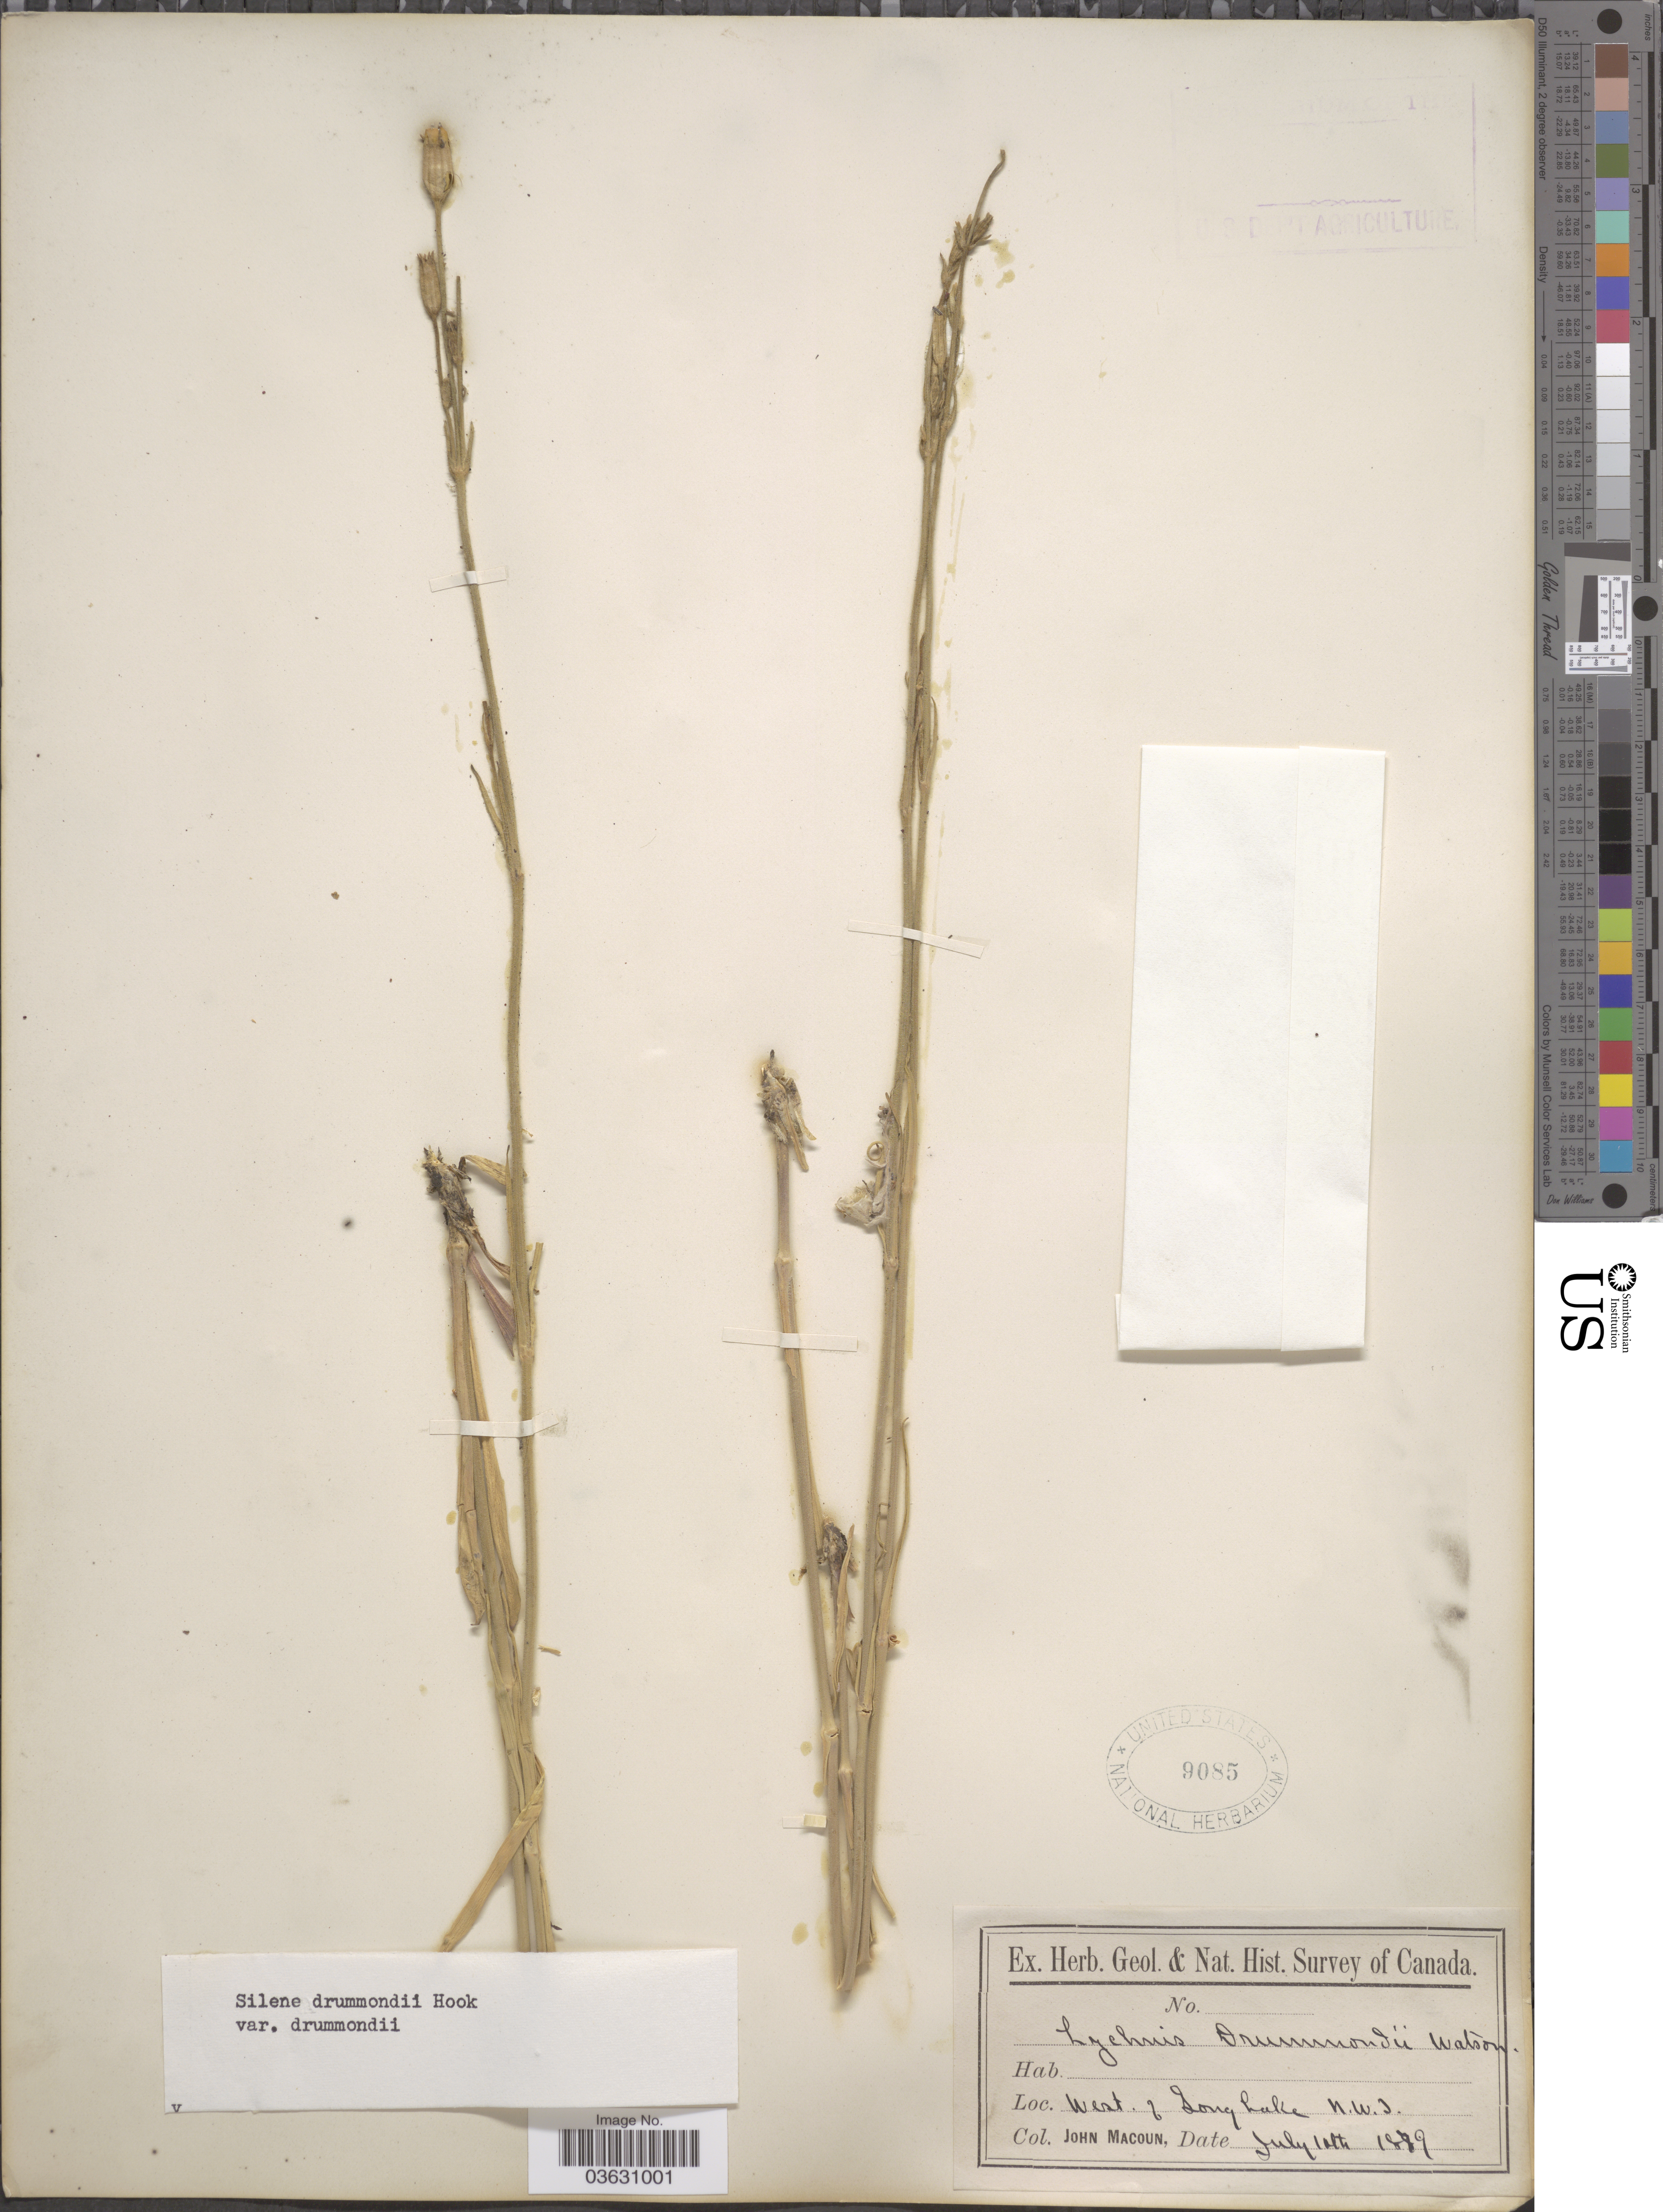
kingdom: Plantae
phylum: Tracheophyta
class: Magnoliopsida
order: Caryophyllales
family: Caryophyllaceae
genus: Silene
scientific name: Silene drummondii var. drummondii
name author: Hook.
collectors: J. Macoun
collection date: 1879-07-11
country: Canada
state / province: Northwest Territories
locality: West of Long Lake.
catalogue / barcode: US 9085